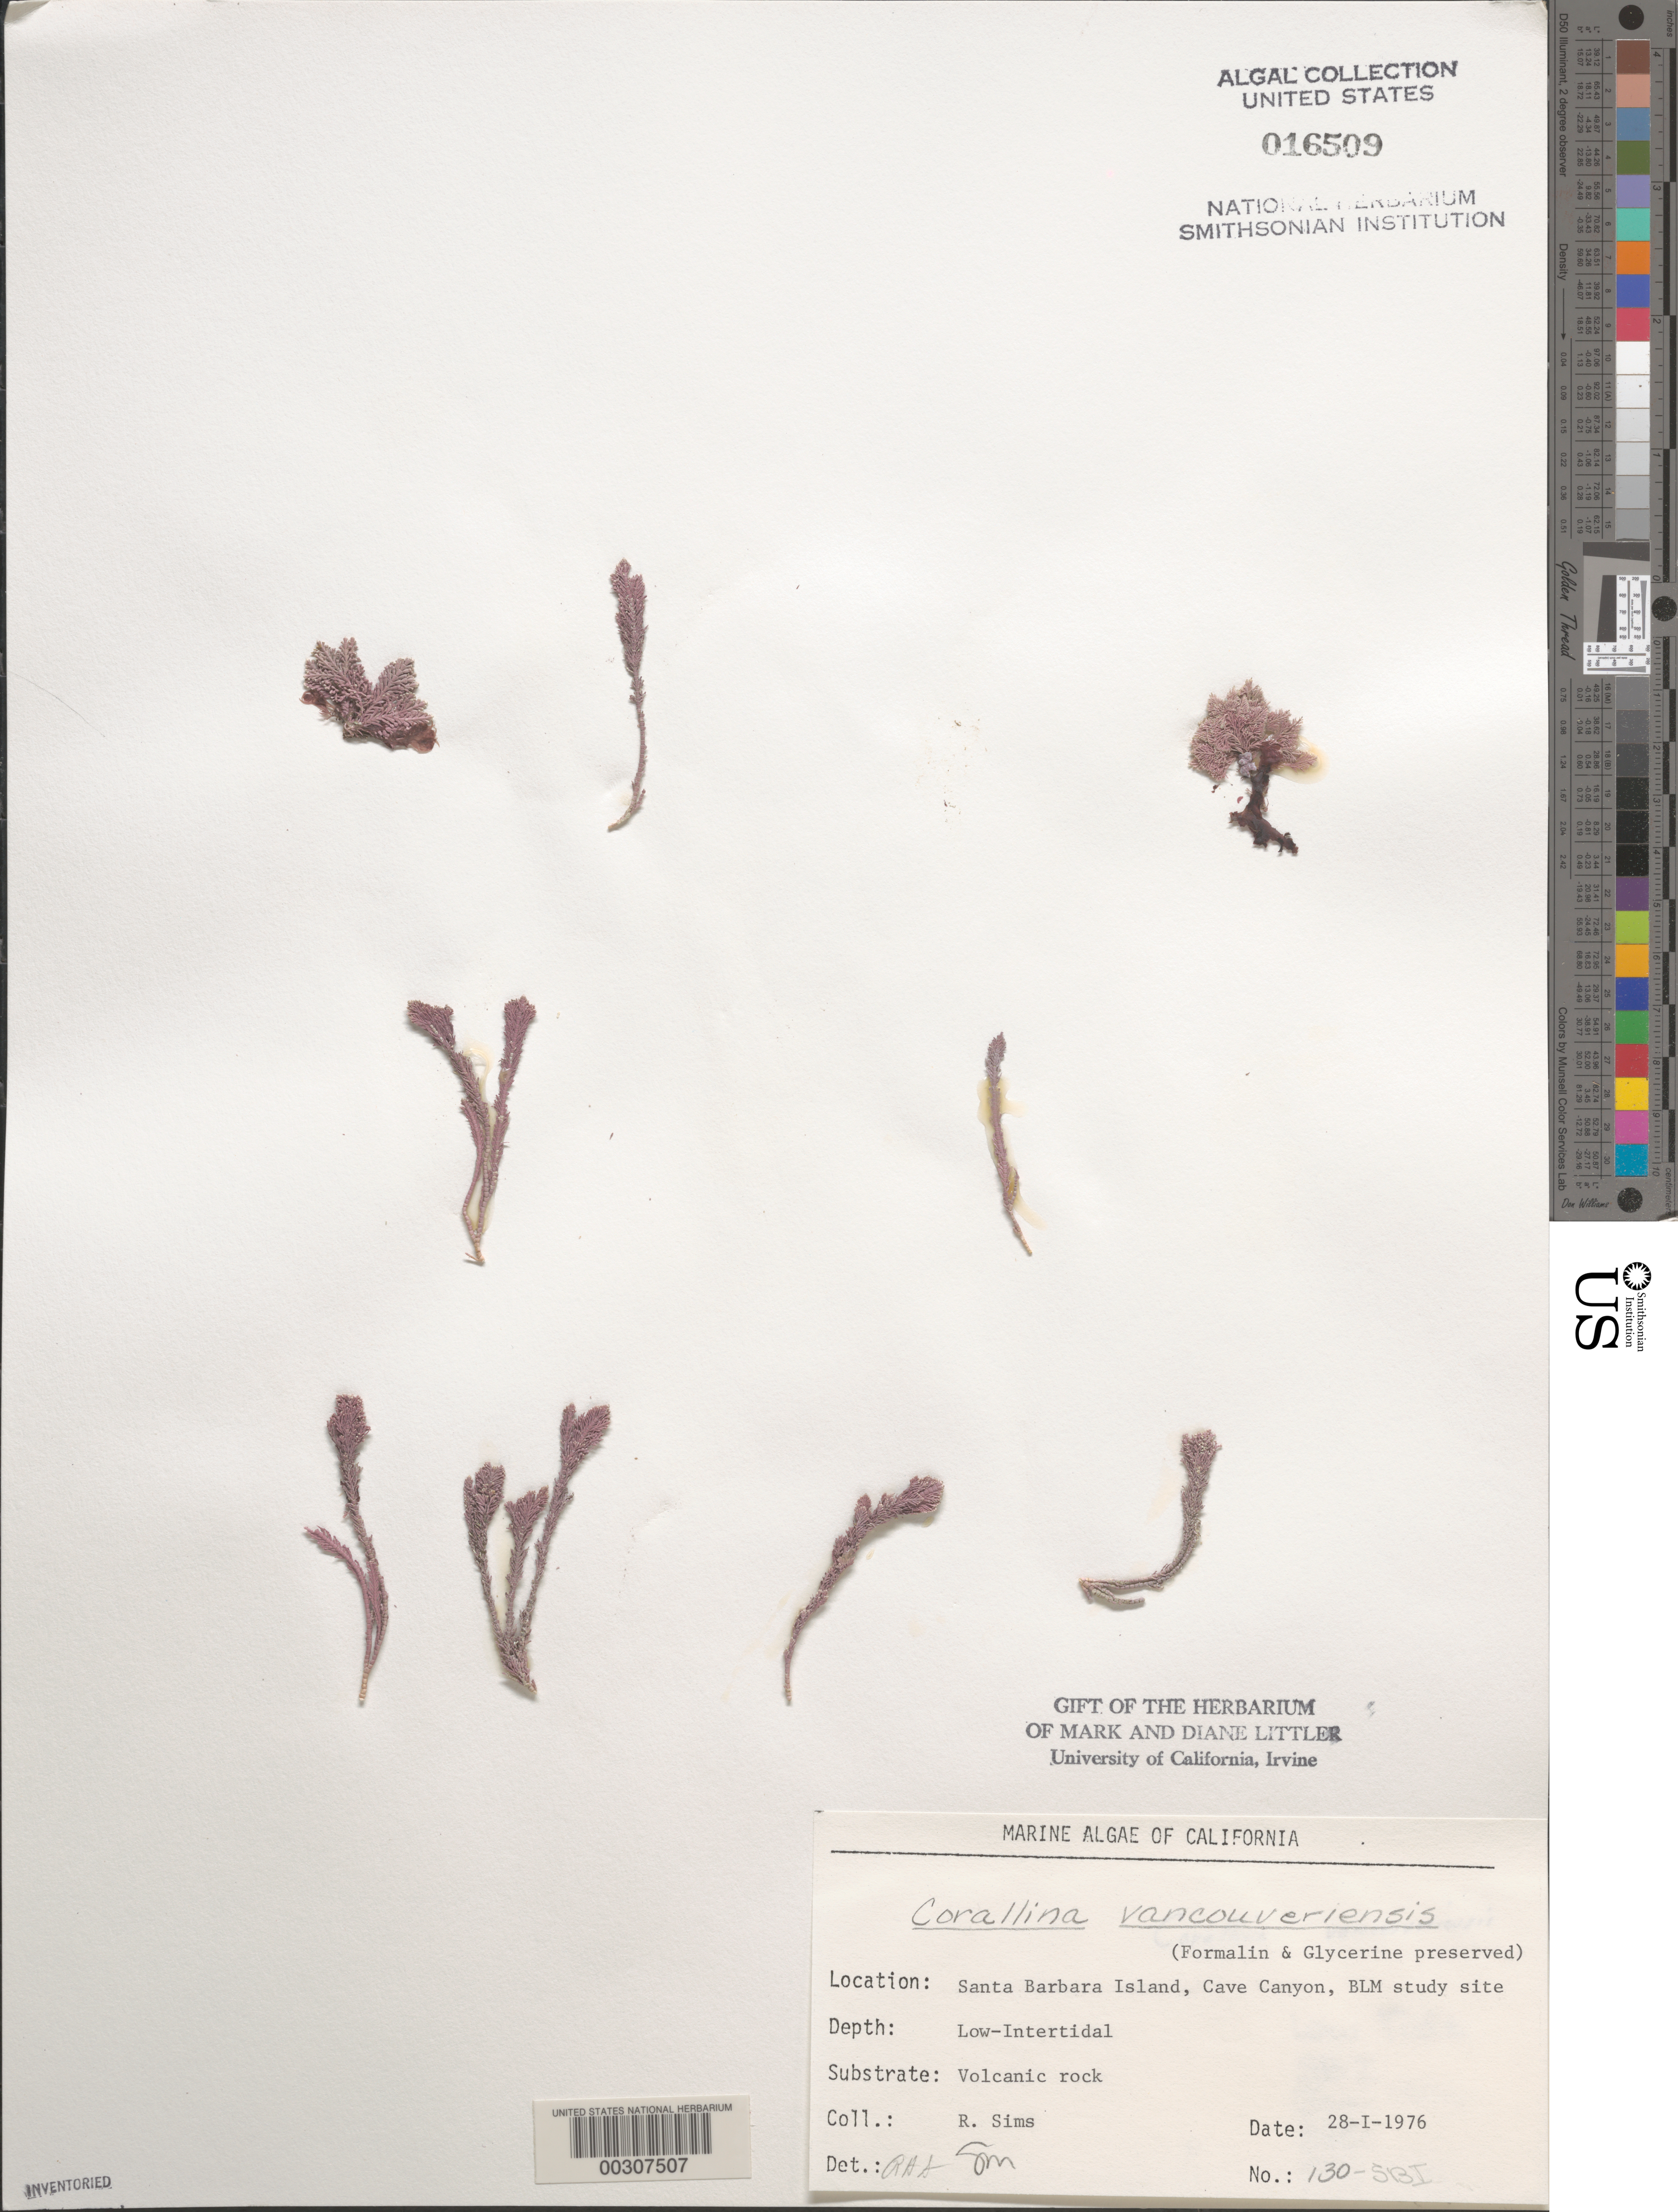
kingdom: Plantae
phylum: Rhodophyta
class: Florideophyceae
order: Corallinales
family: Corallinaceae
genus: Corallina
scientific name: Corallina vancouveriensis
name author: Yendo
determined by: Sims, Robert H.; Murray, S. N.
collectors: R. H. Sims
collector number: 130-sbi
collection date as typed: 28 Jan 1976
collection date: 1976-01-28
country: United States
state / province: California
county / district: Santa Barbara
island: Santa Barbara Island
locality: Cave Canyon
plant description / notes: BLM-SOCALBIGHT Rocky Intertidal Survey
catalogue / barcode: US 16509